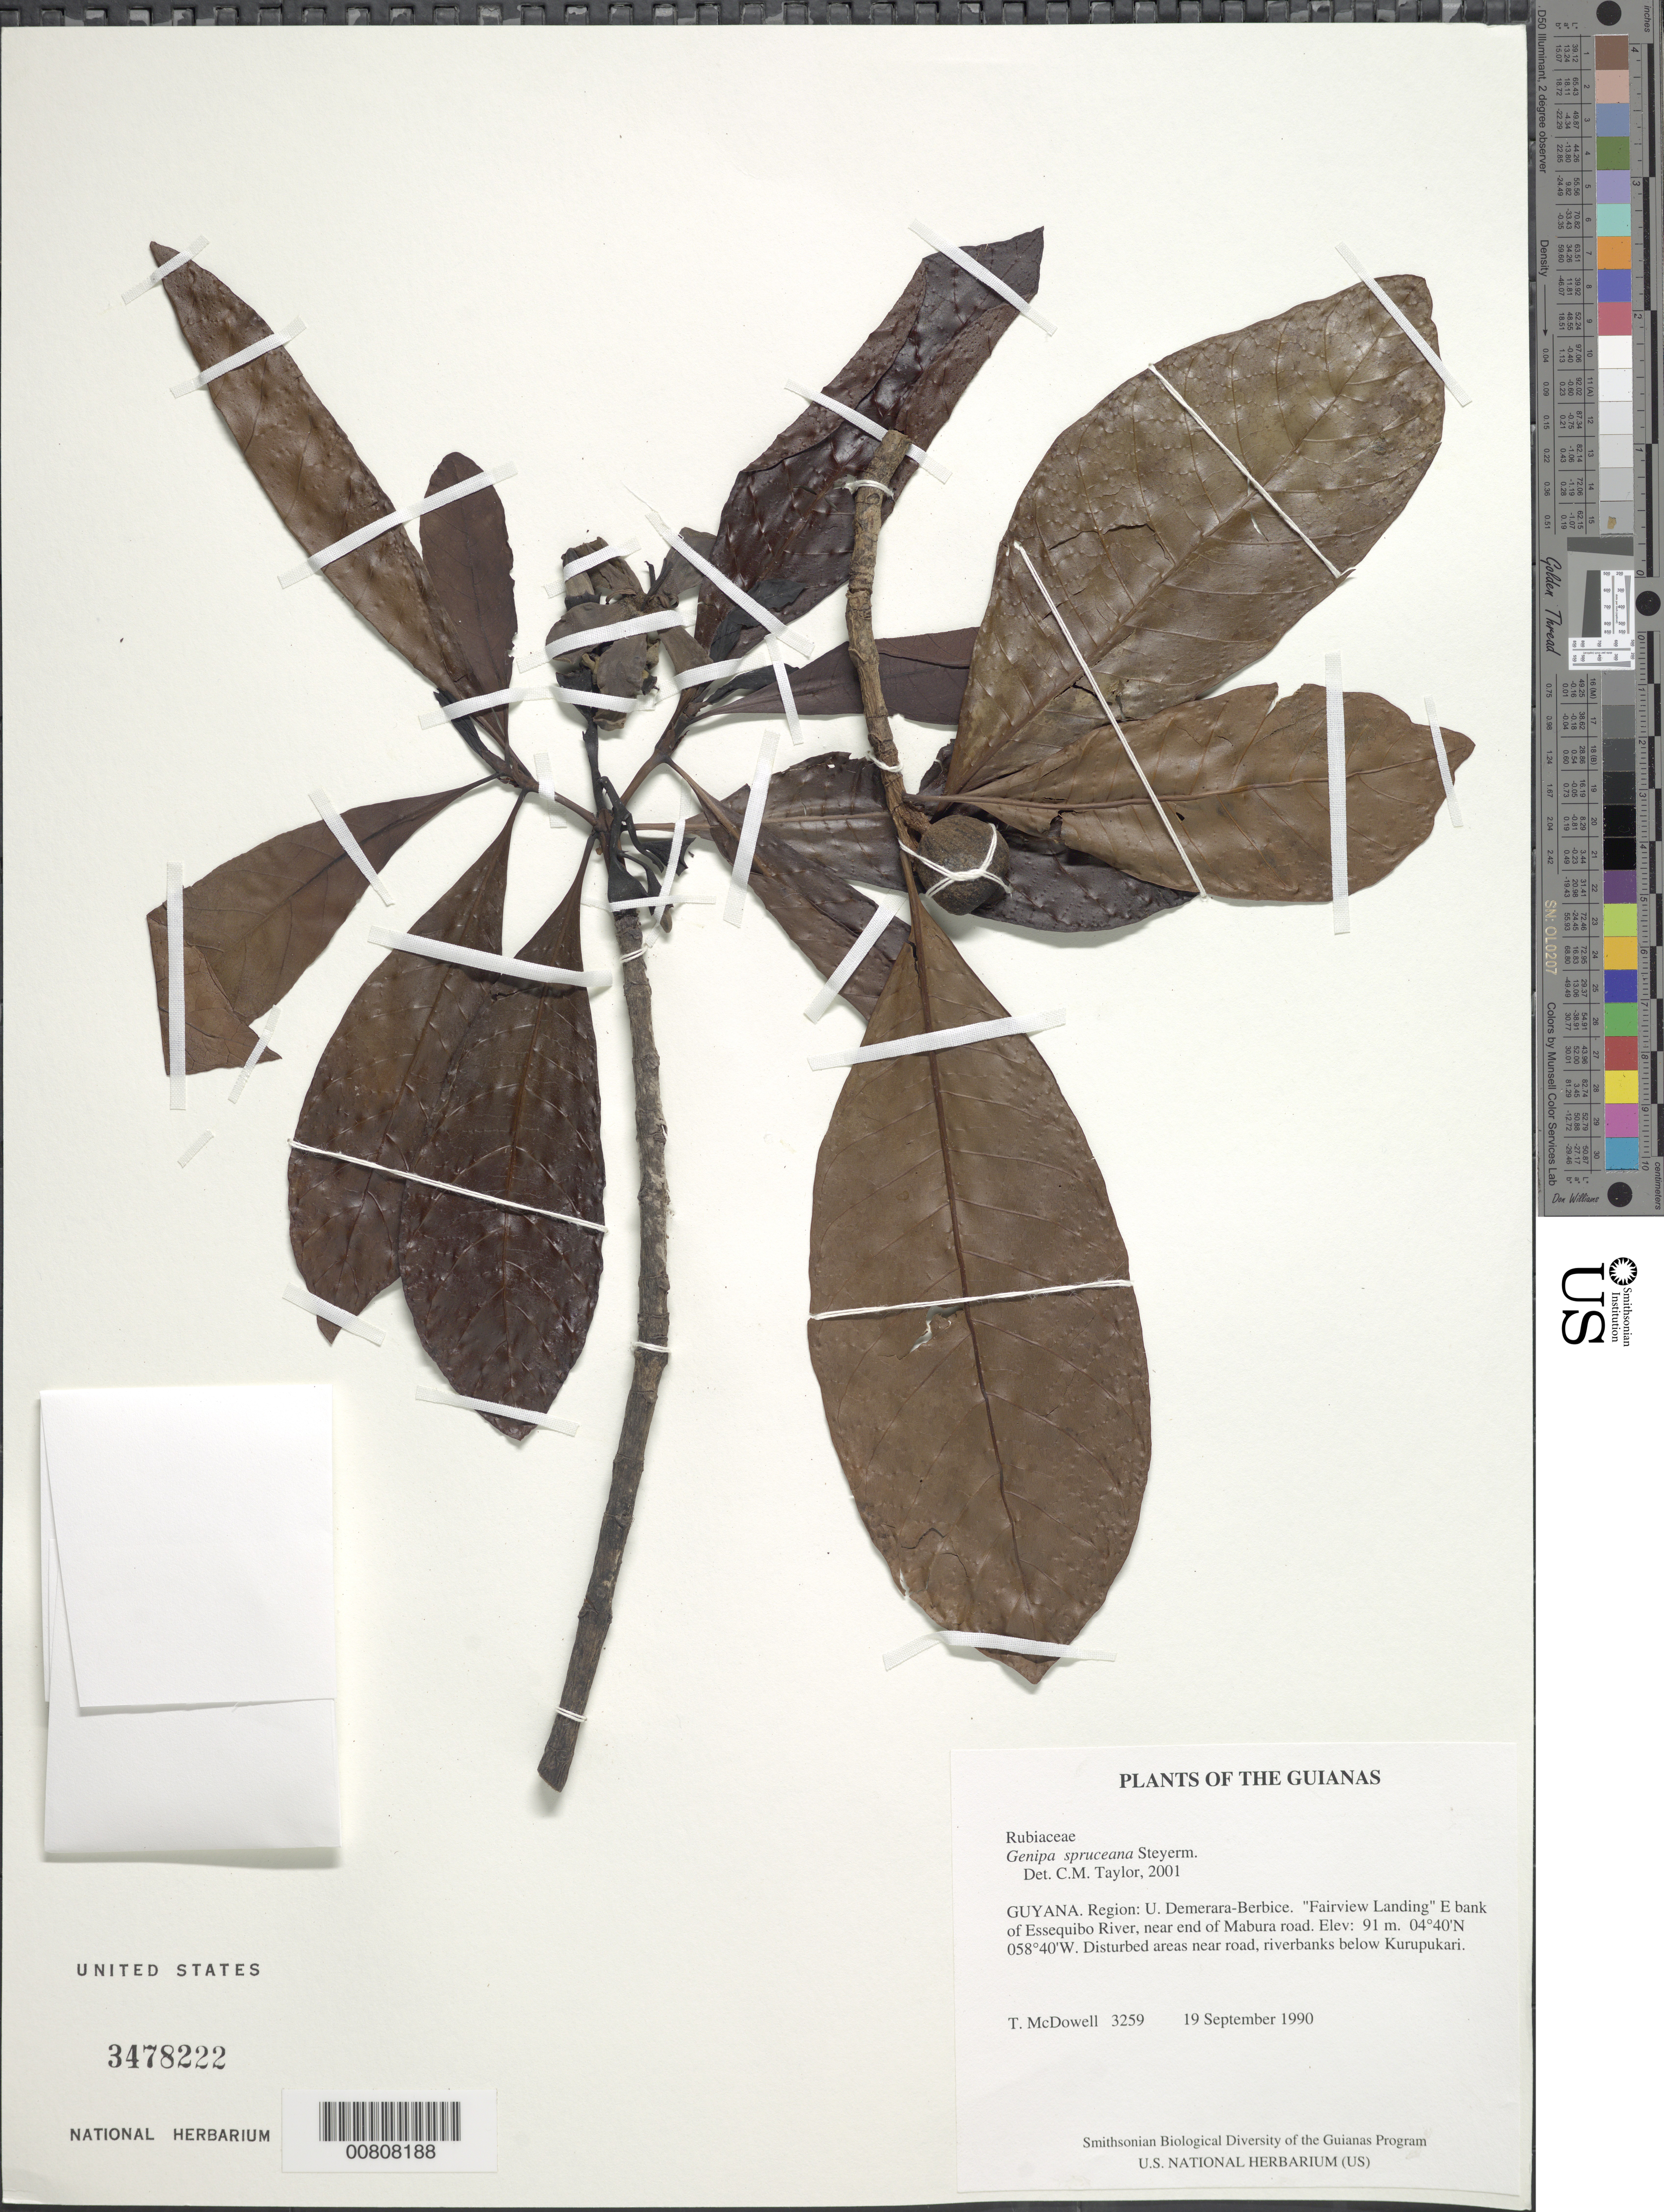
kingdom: Plantae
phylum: Tracheophyta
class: Magnoliopsida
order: Gentianales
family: Rubiaceae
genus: Genipa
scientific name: Genipa spruceana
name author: Steyerm.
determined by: Kirkbride, J. H.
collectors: T. McDowell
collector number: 3259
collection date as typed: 19 September 1990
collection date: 1990-09-19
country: Guyana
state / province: U. Demerara-Berbice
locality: "Fairview Landing" E bank of Essequibo River, near end of Mabura road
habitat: Disturbed areas near road, riverbanks below Kurupukari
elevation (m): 91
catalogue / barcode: US 3478222